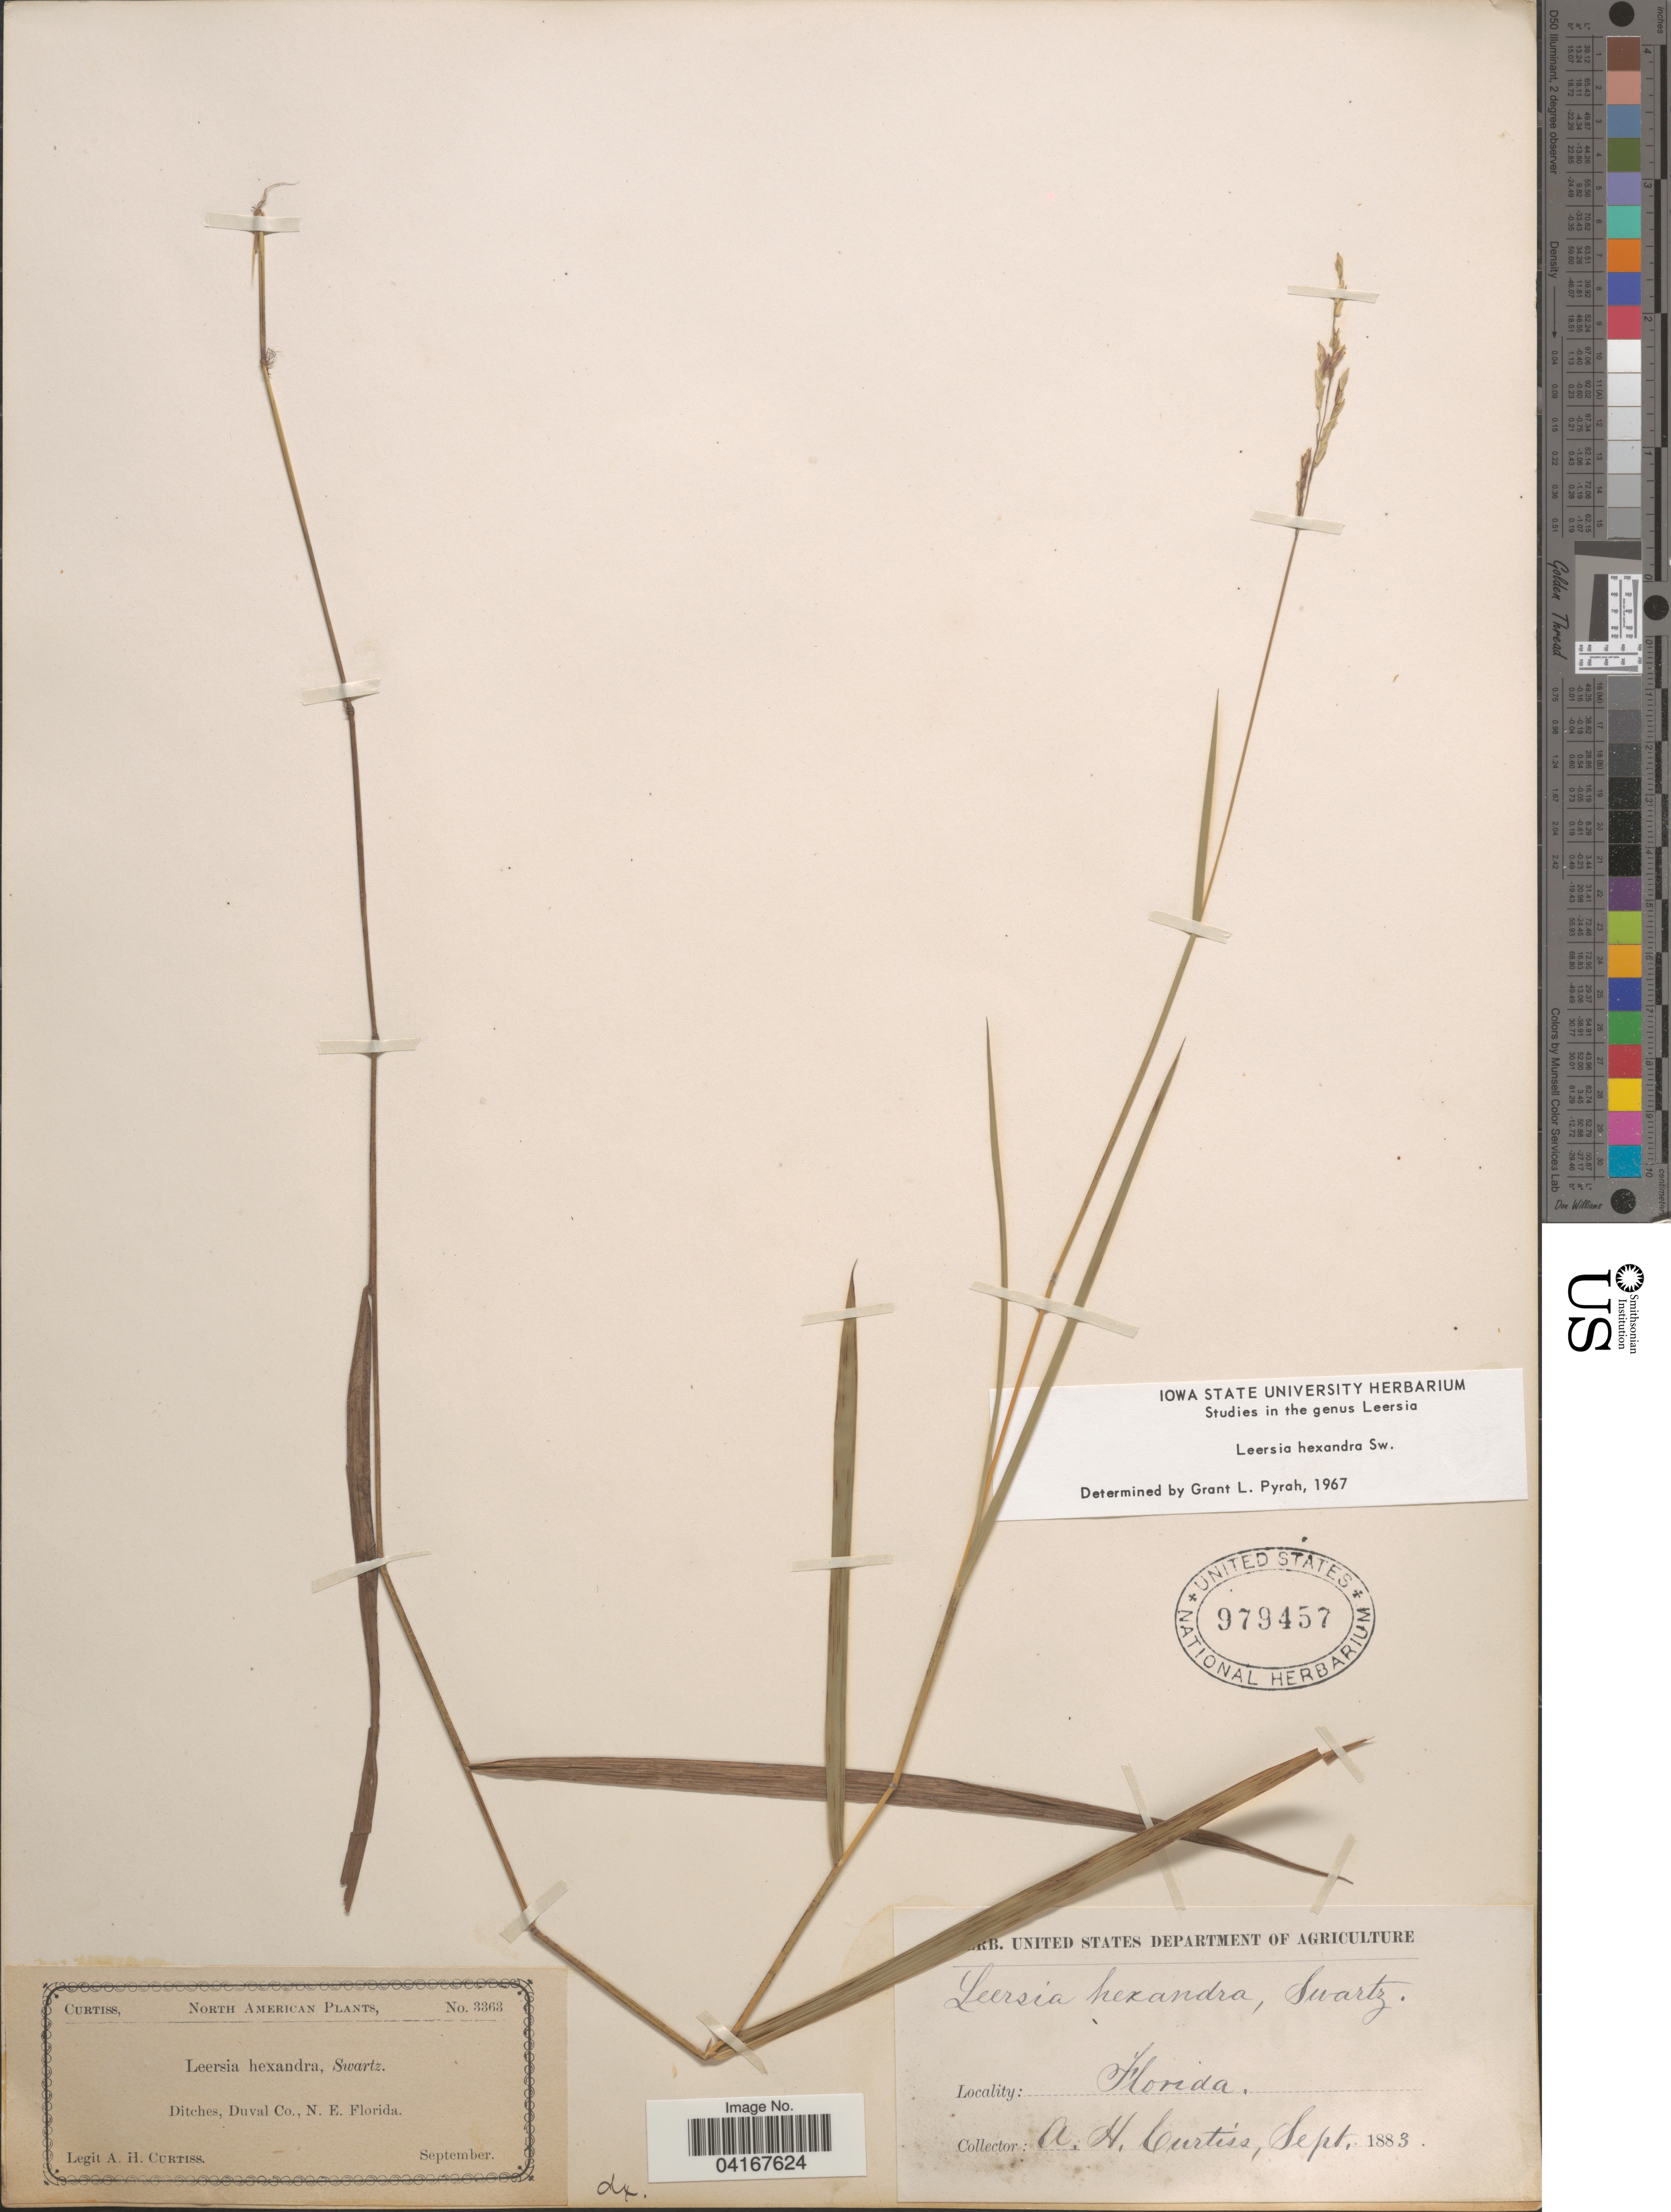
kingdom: Plantae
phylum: Tracheophyta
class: Liliopsida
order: Poales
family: Poaceae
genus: Leersia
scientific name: Leersia hexandra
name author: Sw.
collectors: A. H. Curtiss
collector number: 3363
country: United States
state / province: Florida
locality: Ditches, Duval Co., N. E. Florida.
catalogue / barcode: US 979457